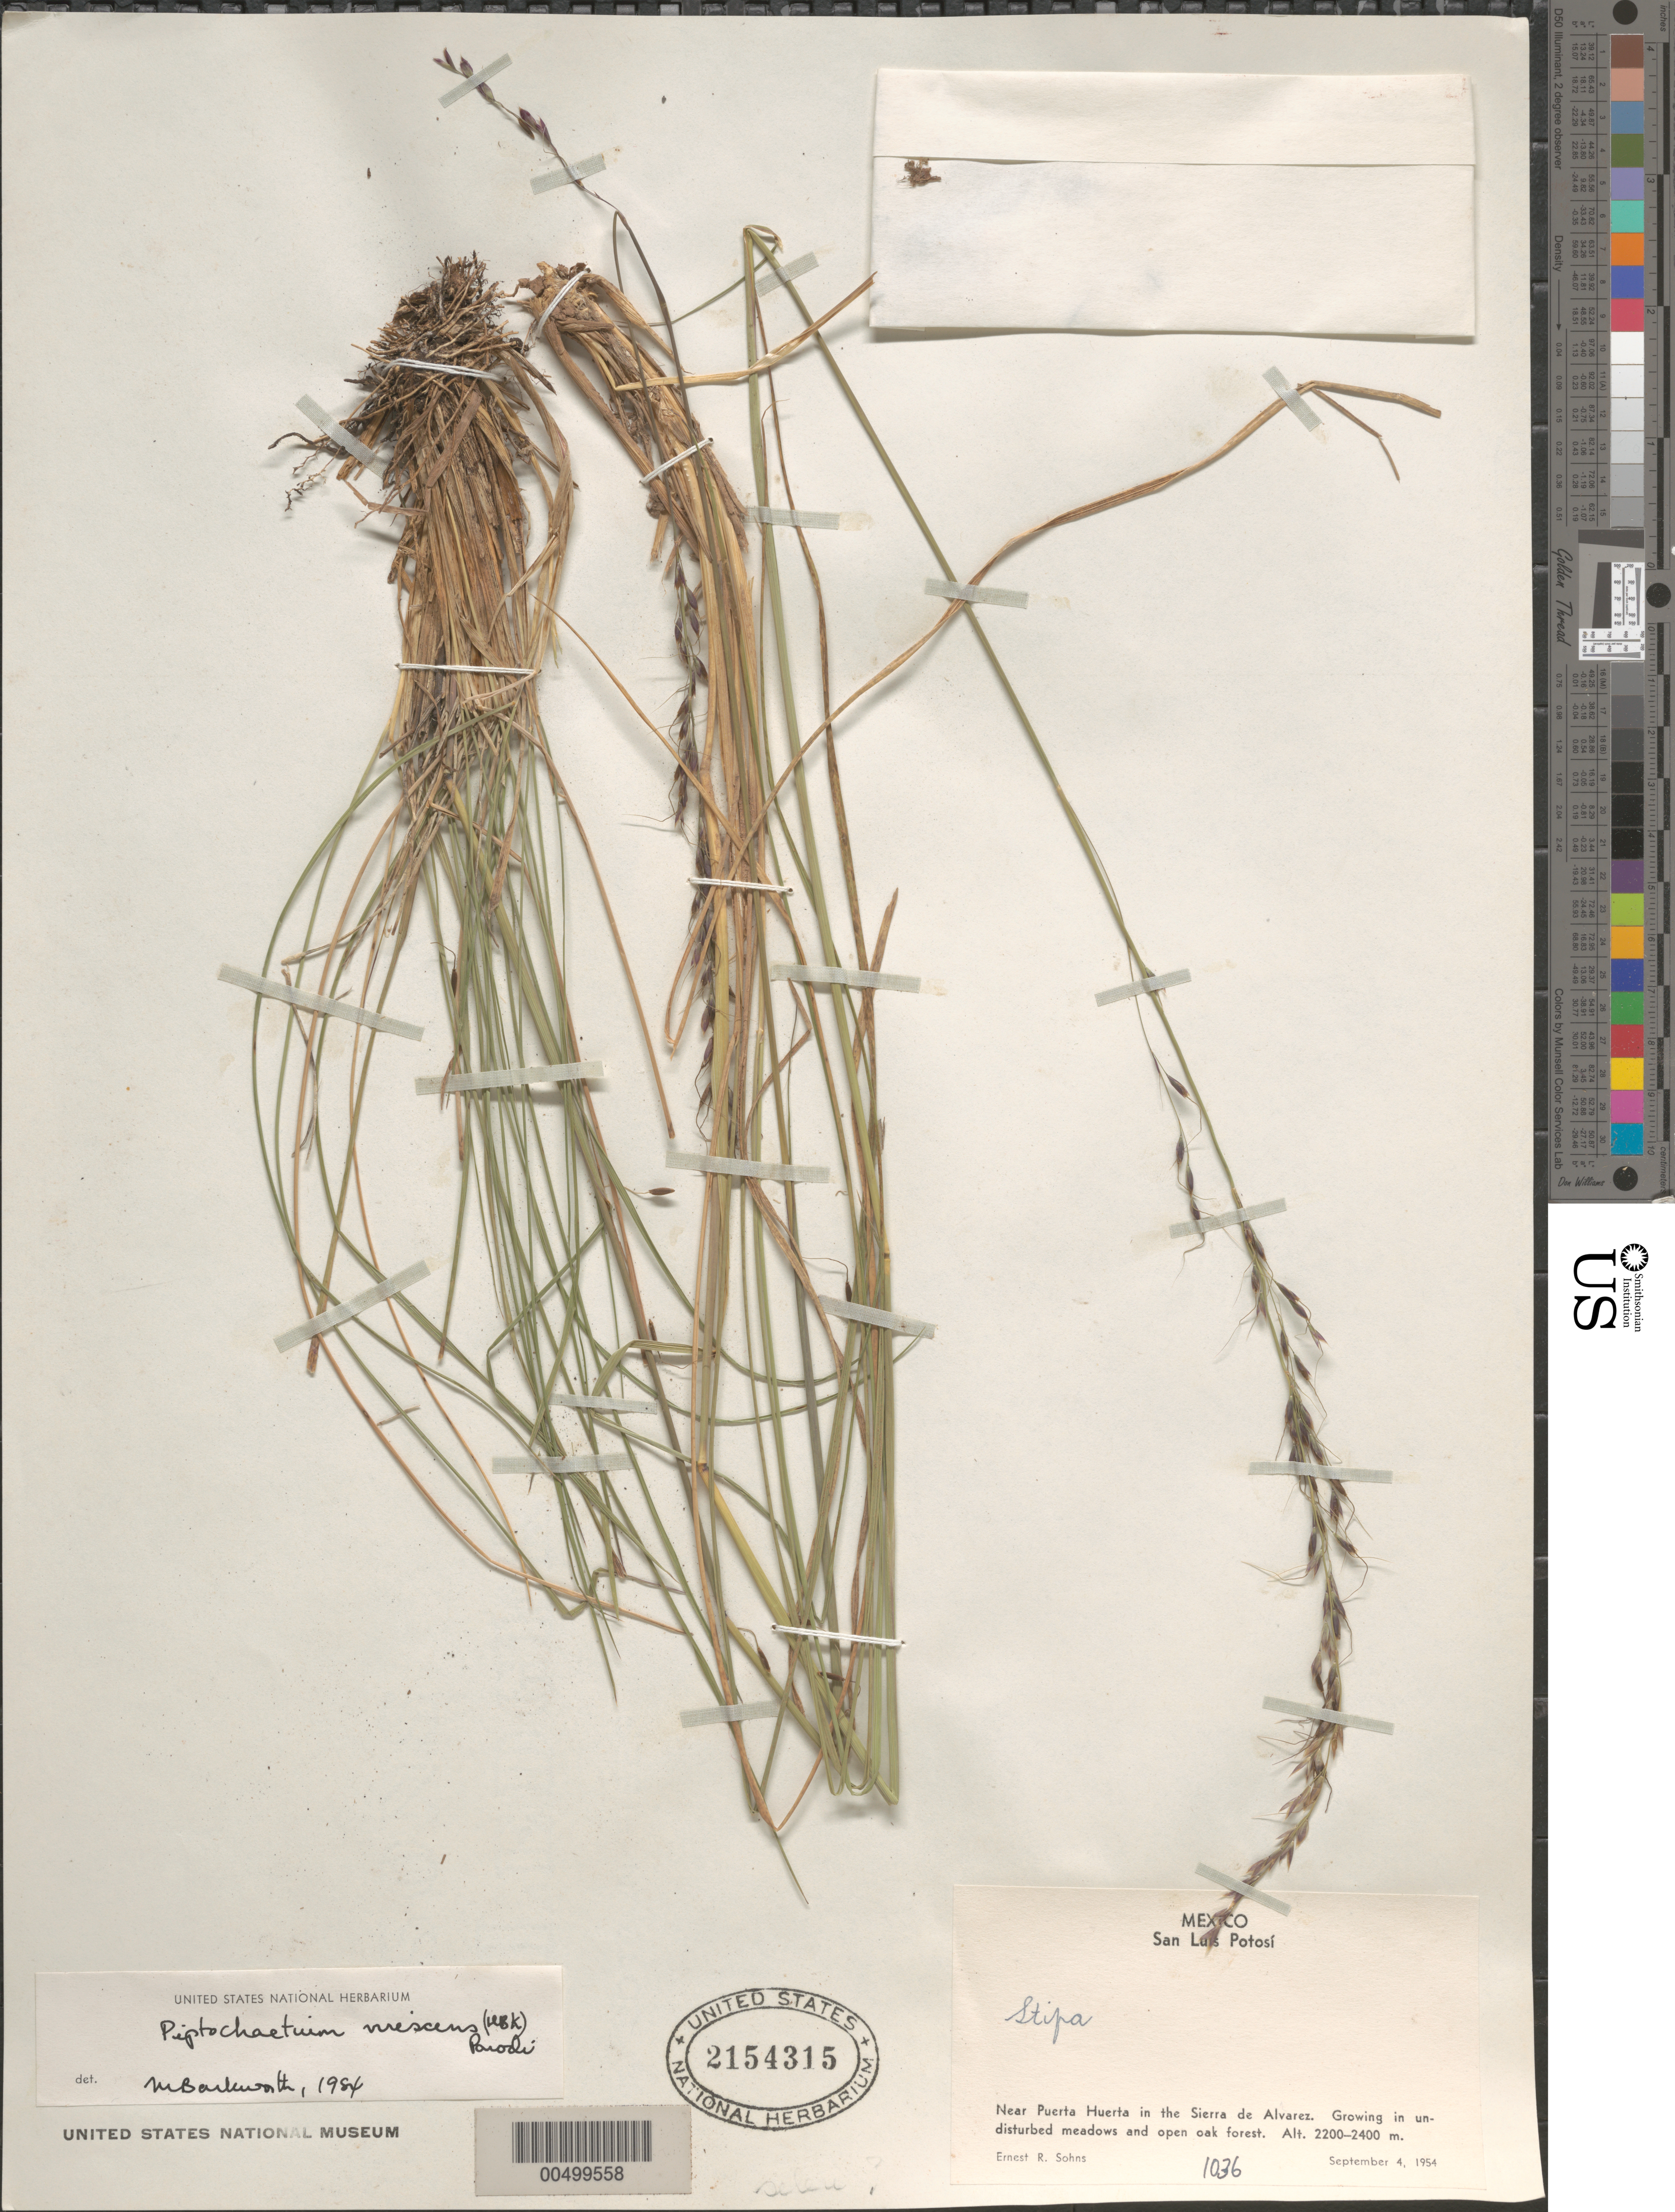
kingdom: Plantae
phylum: Tracheophyta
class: Liliopsida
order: Poales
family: Poaceae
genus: Piptochaetium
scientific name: Piptochaetium virescens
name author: (Kunth) Parodi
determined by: Barkworth, M. E.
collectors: E. R. Sohns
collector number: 1036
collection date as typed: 4 Sep 1954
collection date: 1954-09-04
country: Mexico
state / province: San Luis Potosi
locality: Near Puerta Huerta in the Sierra de Alvarez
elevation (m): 2200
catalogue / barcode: US 2154315